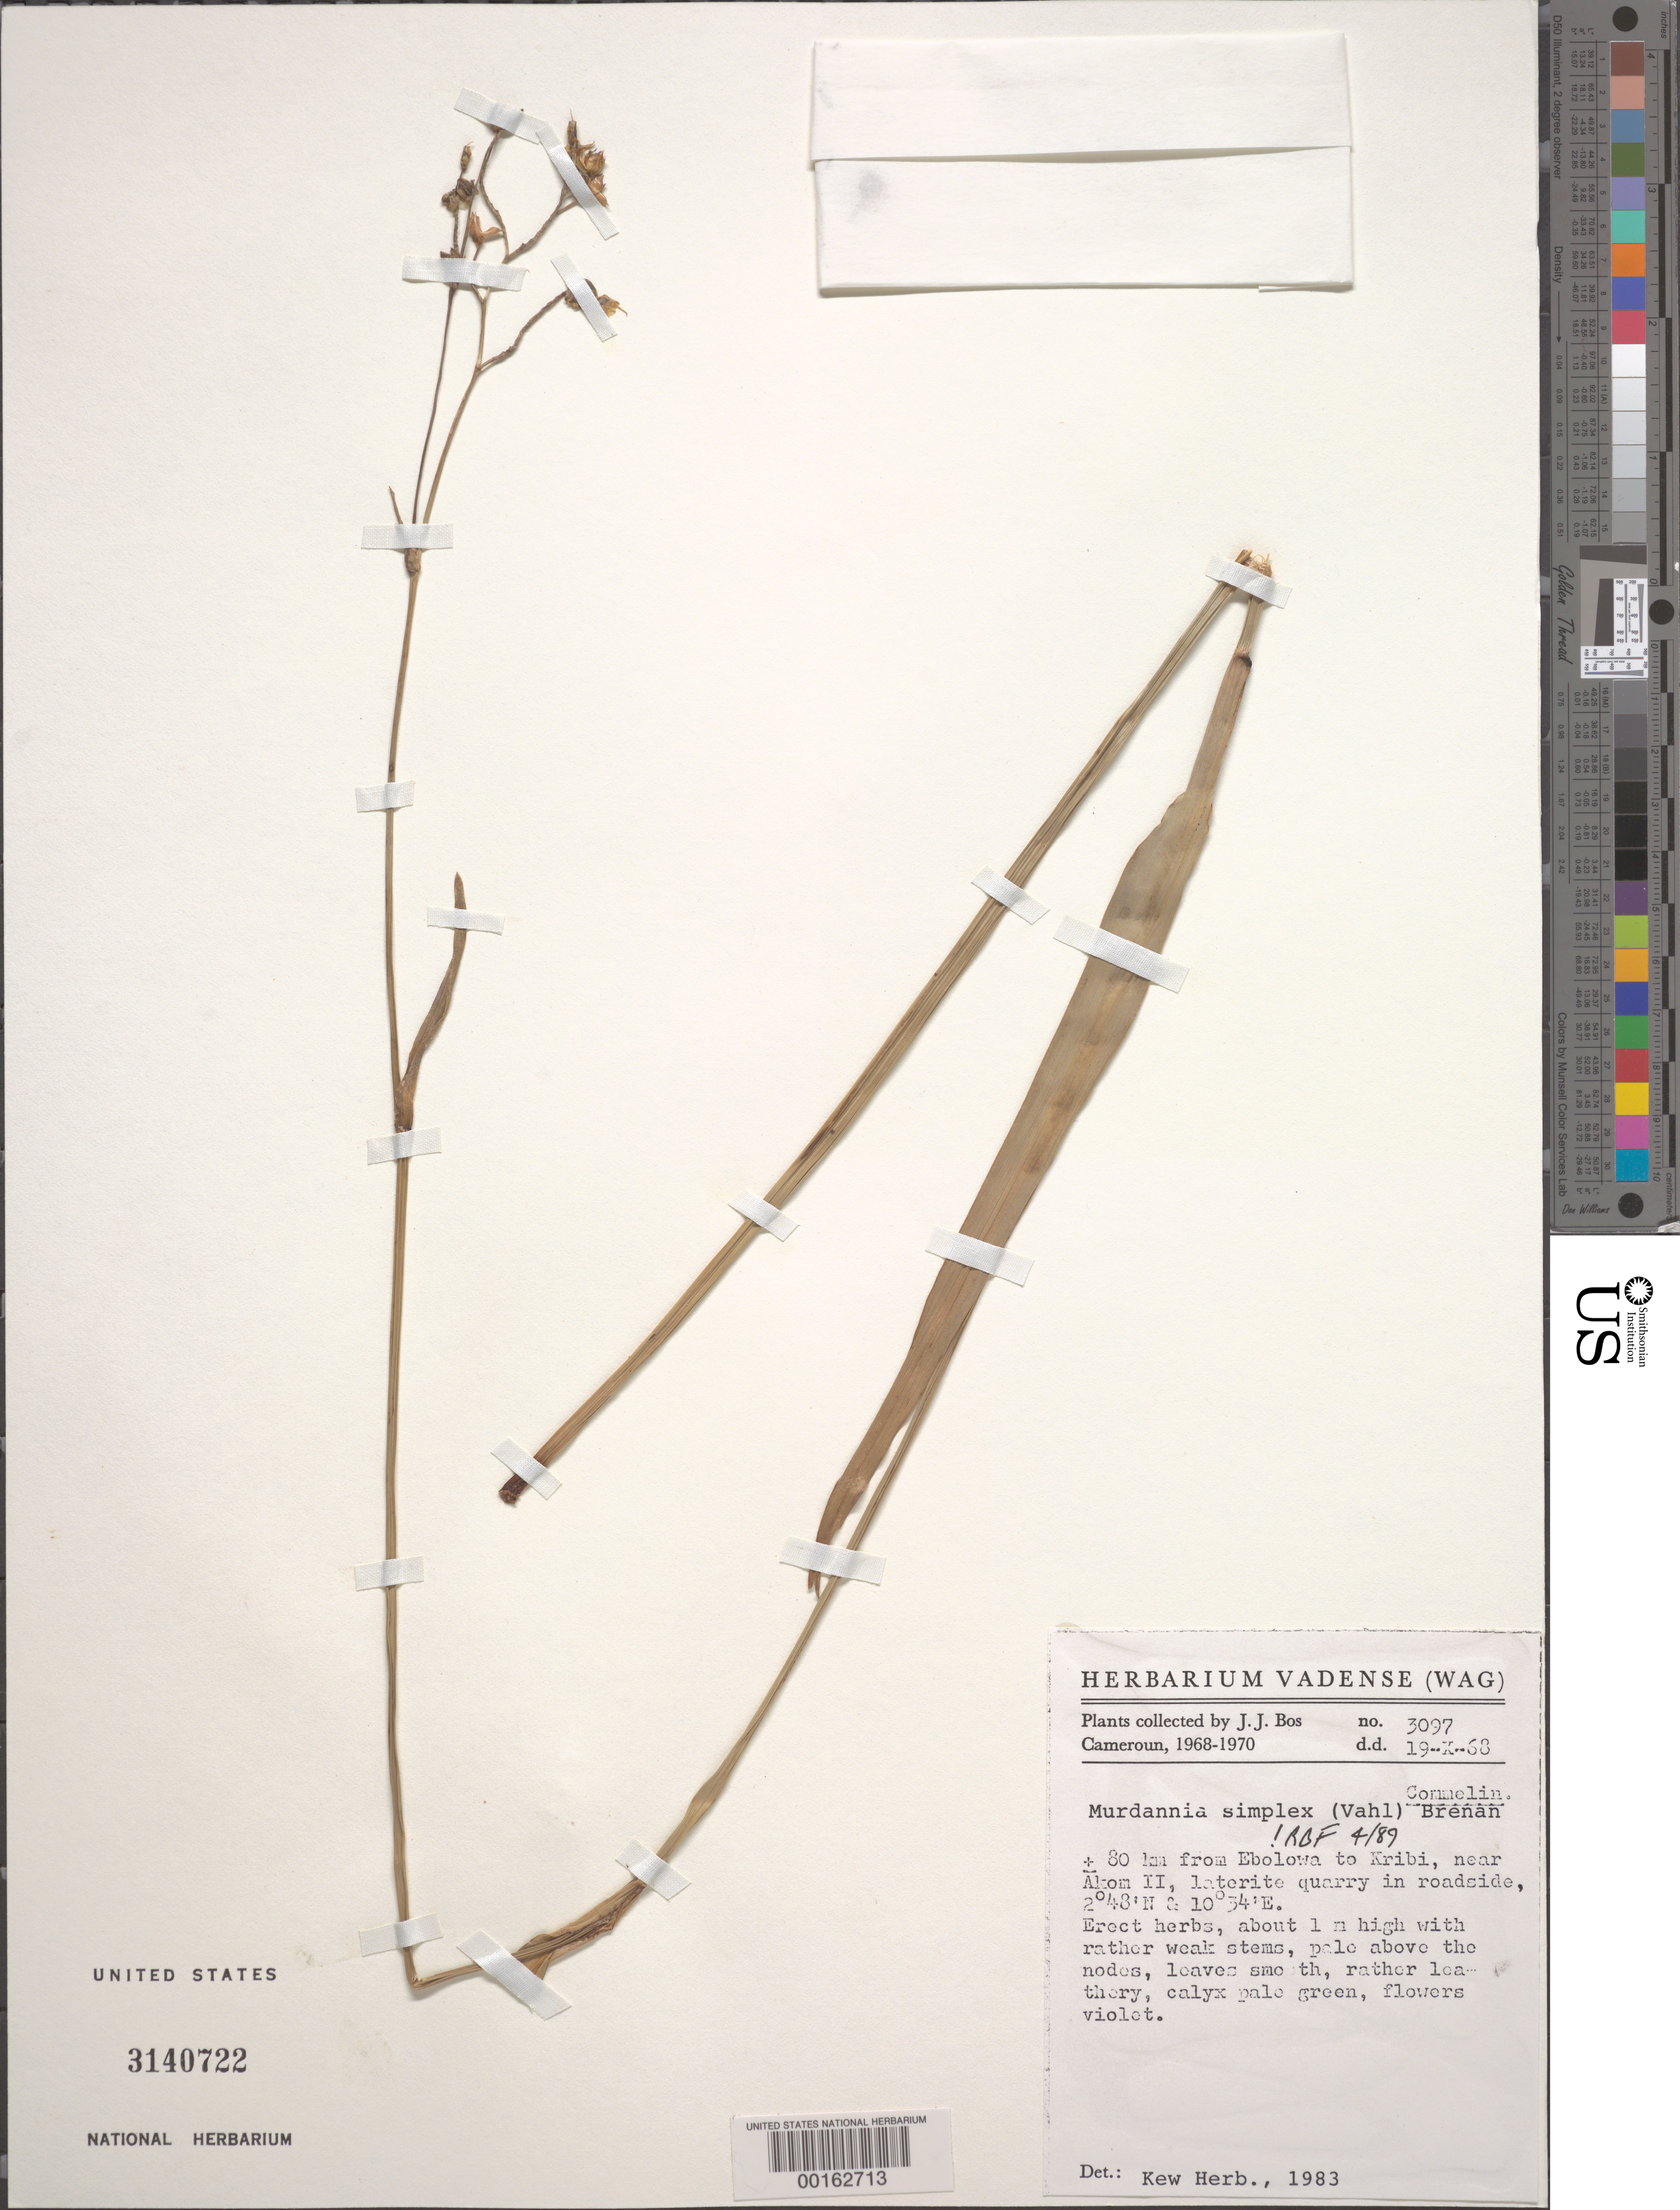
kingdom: Plantae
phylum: Tracheophyta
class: Liliopsida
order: Commelinales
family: Commelinaceae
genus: Murdannia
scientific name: Murdannia simplex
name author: (Vahl) Brenan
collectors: J. J. Bos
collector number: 3097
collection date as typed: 19 Oct 1968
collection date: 1968-10-19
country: Cameroon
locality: Near akom ii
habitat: In roadside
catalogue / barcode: US 3140722